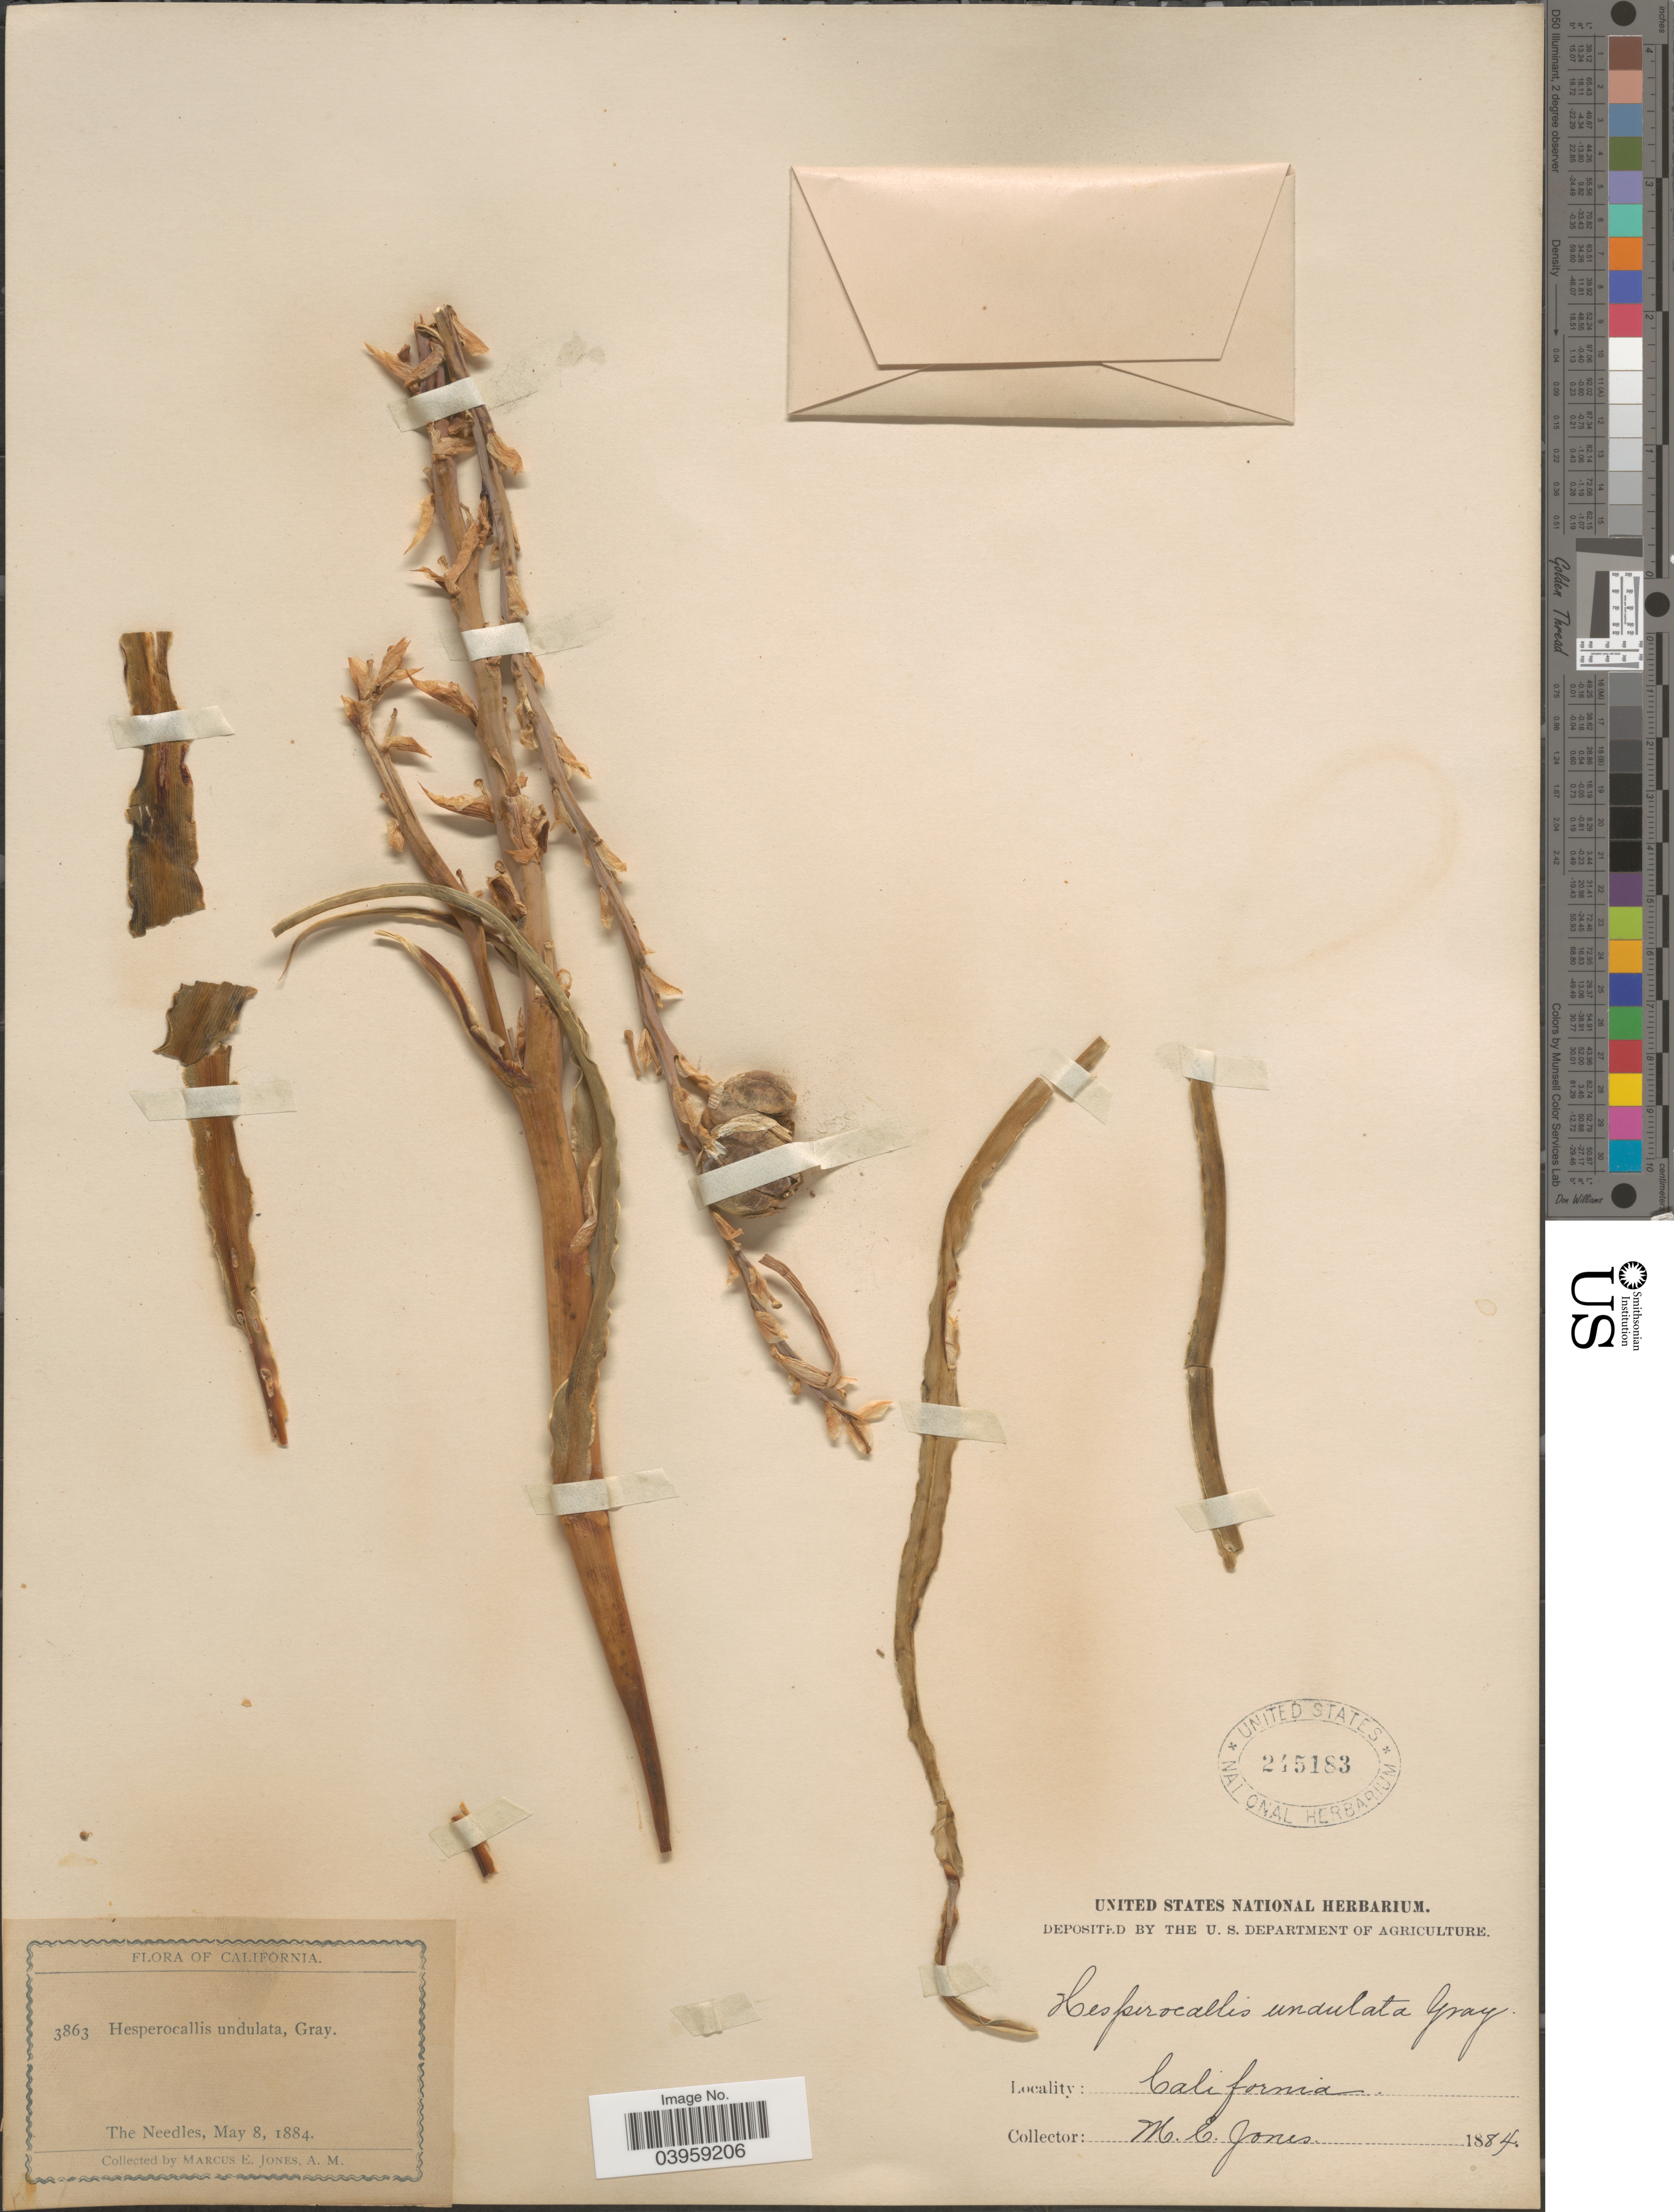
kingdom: Plantae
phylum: Tracheophyta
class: Liliopsida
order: Asparagales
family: Asparagaceae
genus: Hesperocallis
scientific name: Hesperocallis undulata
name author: A. Gray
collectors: M. E. Jones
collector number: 3863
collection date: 1884-05-08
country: United States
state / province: California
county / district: San Bernardino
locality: The Needles.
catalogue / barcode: US 245183